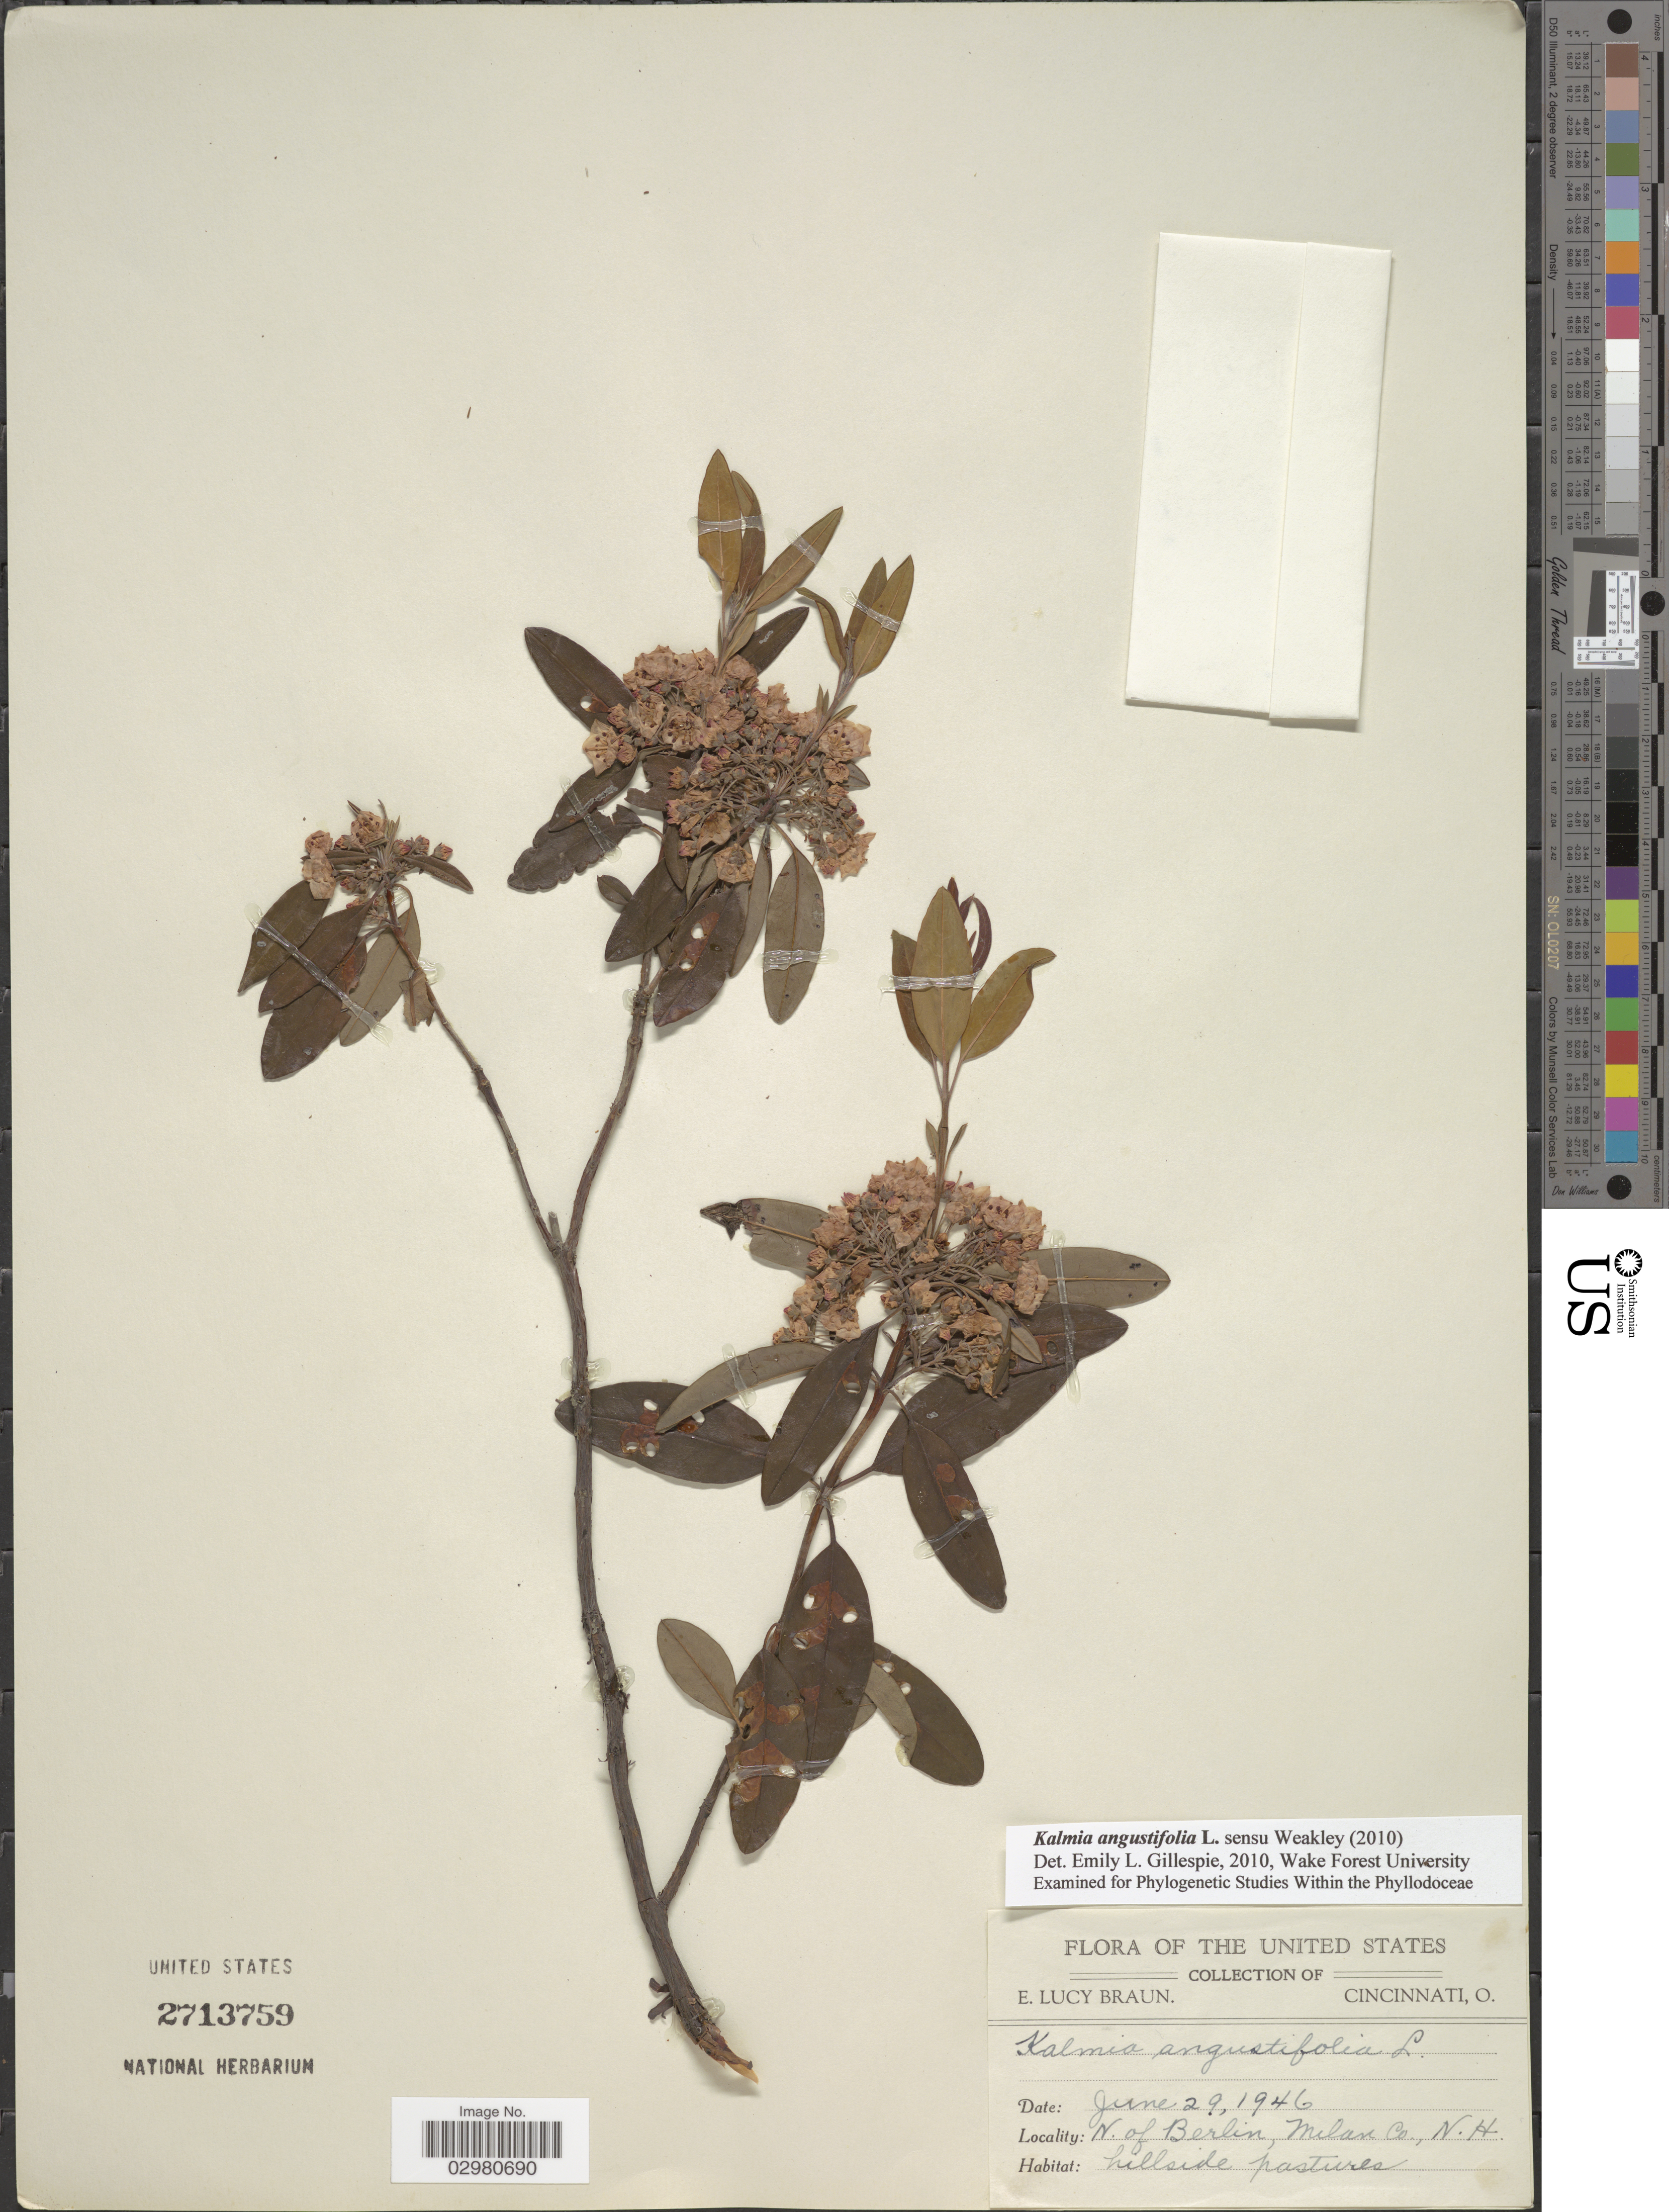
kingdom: Plantae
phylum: Tracheophyta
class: Magnoliopsida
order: Ericales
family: Ericaceae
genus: Kalmia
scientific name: Kalmia angustifolia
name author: L.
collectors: E. L. Braun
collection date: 1946-06-29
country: United States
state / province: New Hampshire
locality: N. of Berlin, Milan Co., N.H.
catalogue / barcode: US 2713759